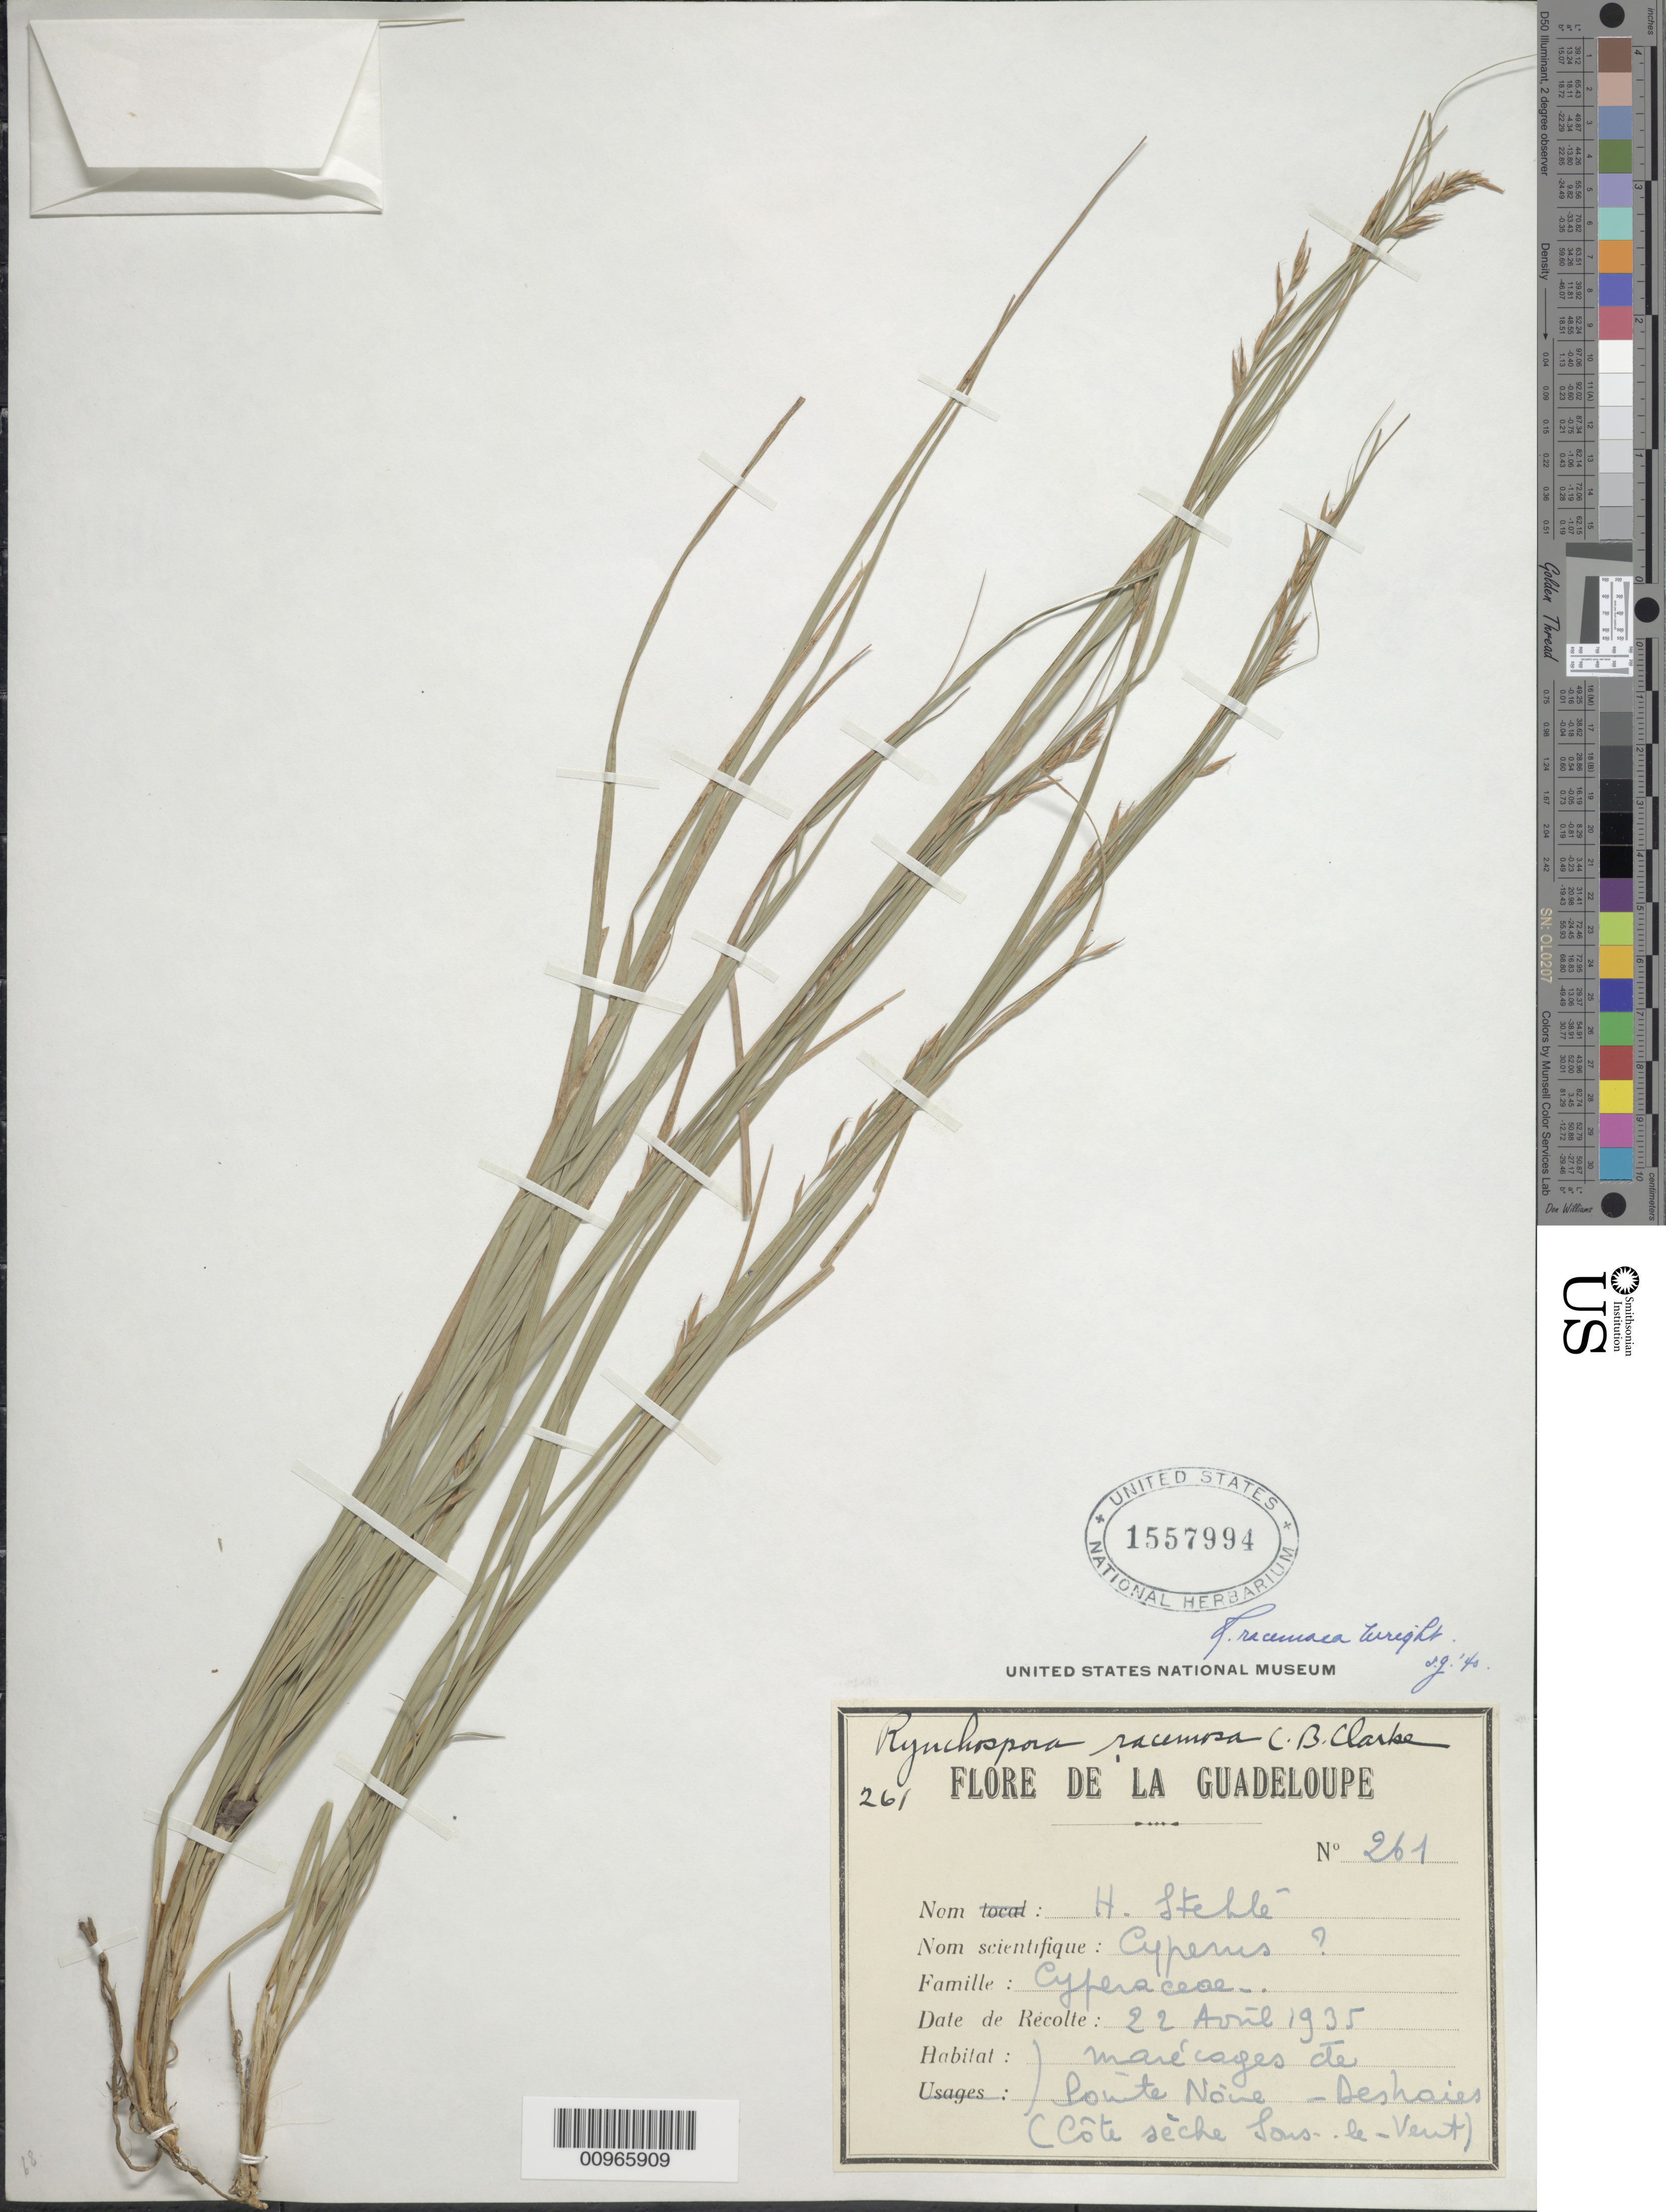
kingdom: Plantae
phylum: Tracheophyta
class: Liliopsida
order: Poales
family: Cyperaceae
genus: Rhynchospora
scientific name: Rhynchospora racemosa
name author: C. Wright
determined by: Gale, S.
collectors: H. Stehlé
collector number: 261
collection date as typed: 22 Apr 1935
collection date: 1935-04-22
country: Guadeloupe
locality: Pointe Noire, Deshaies, (Côte sèche Sous-le-Vert)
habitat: Marécages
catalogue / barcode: US 1557994